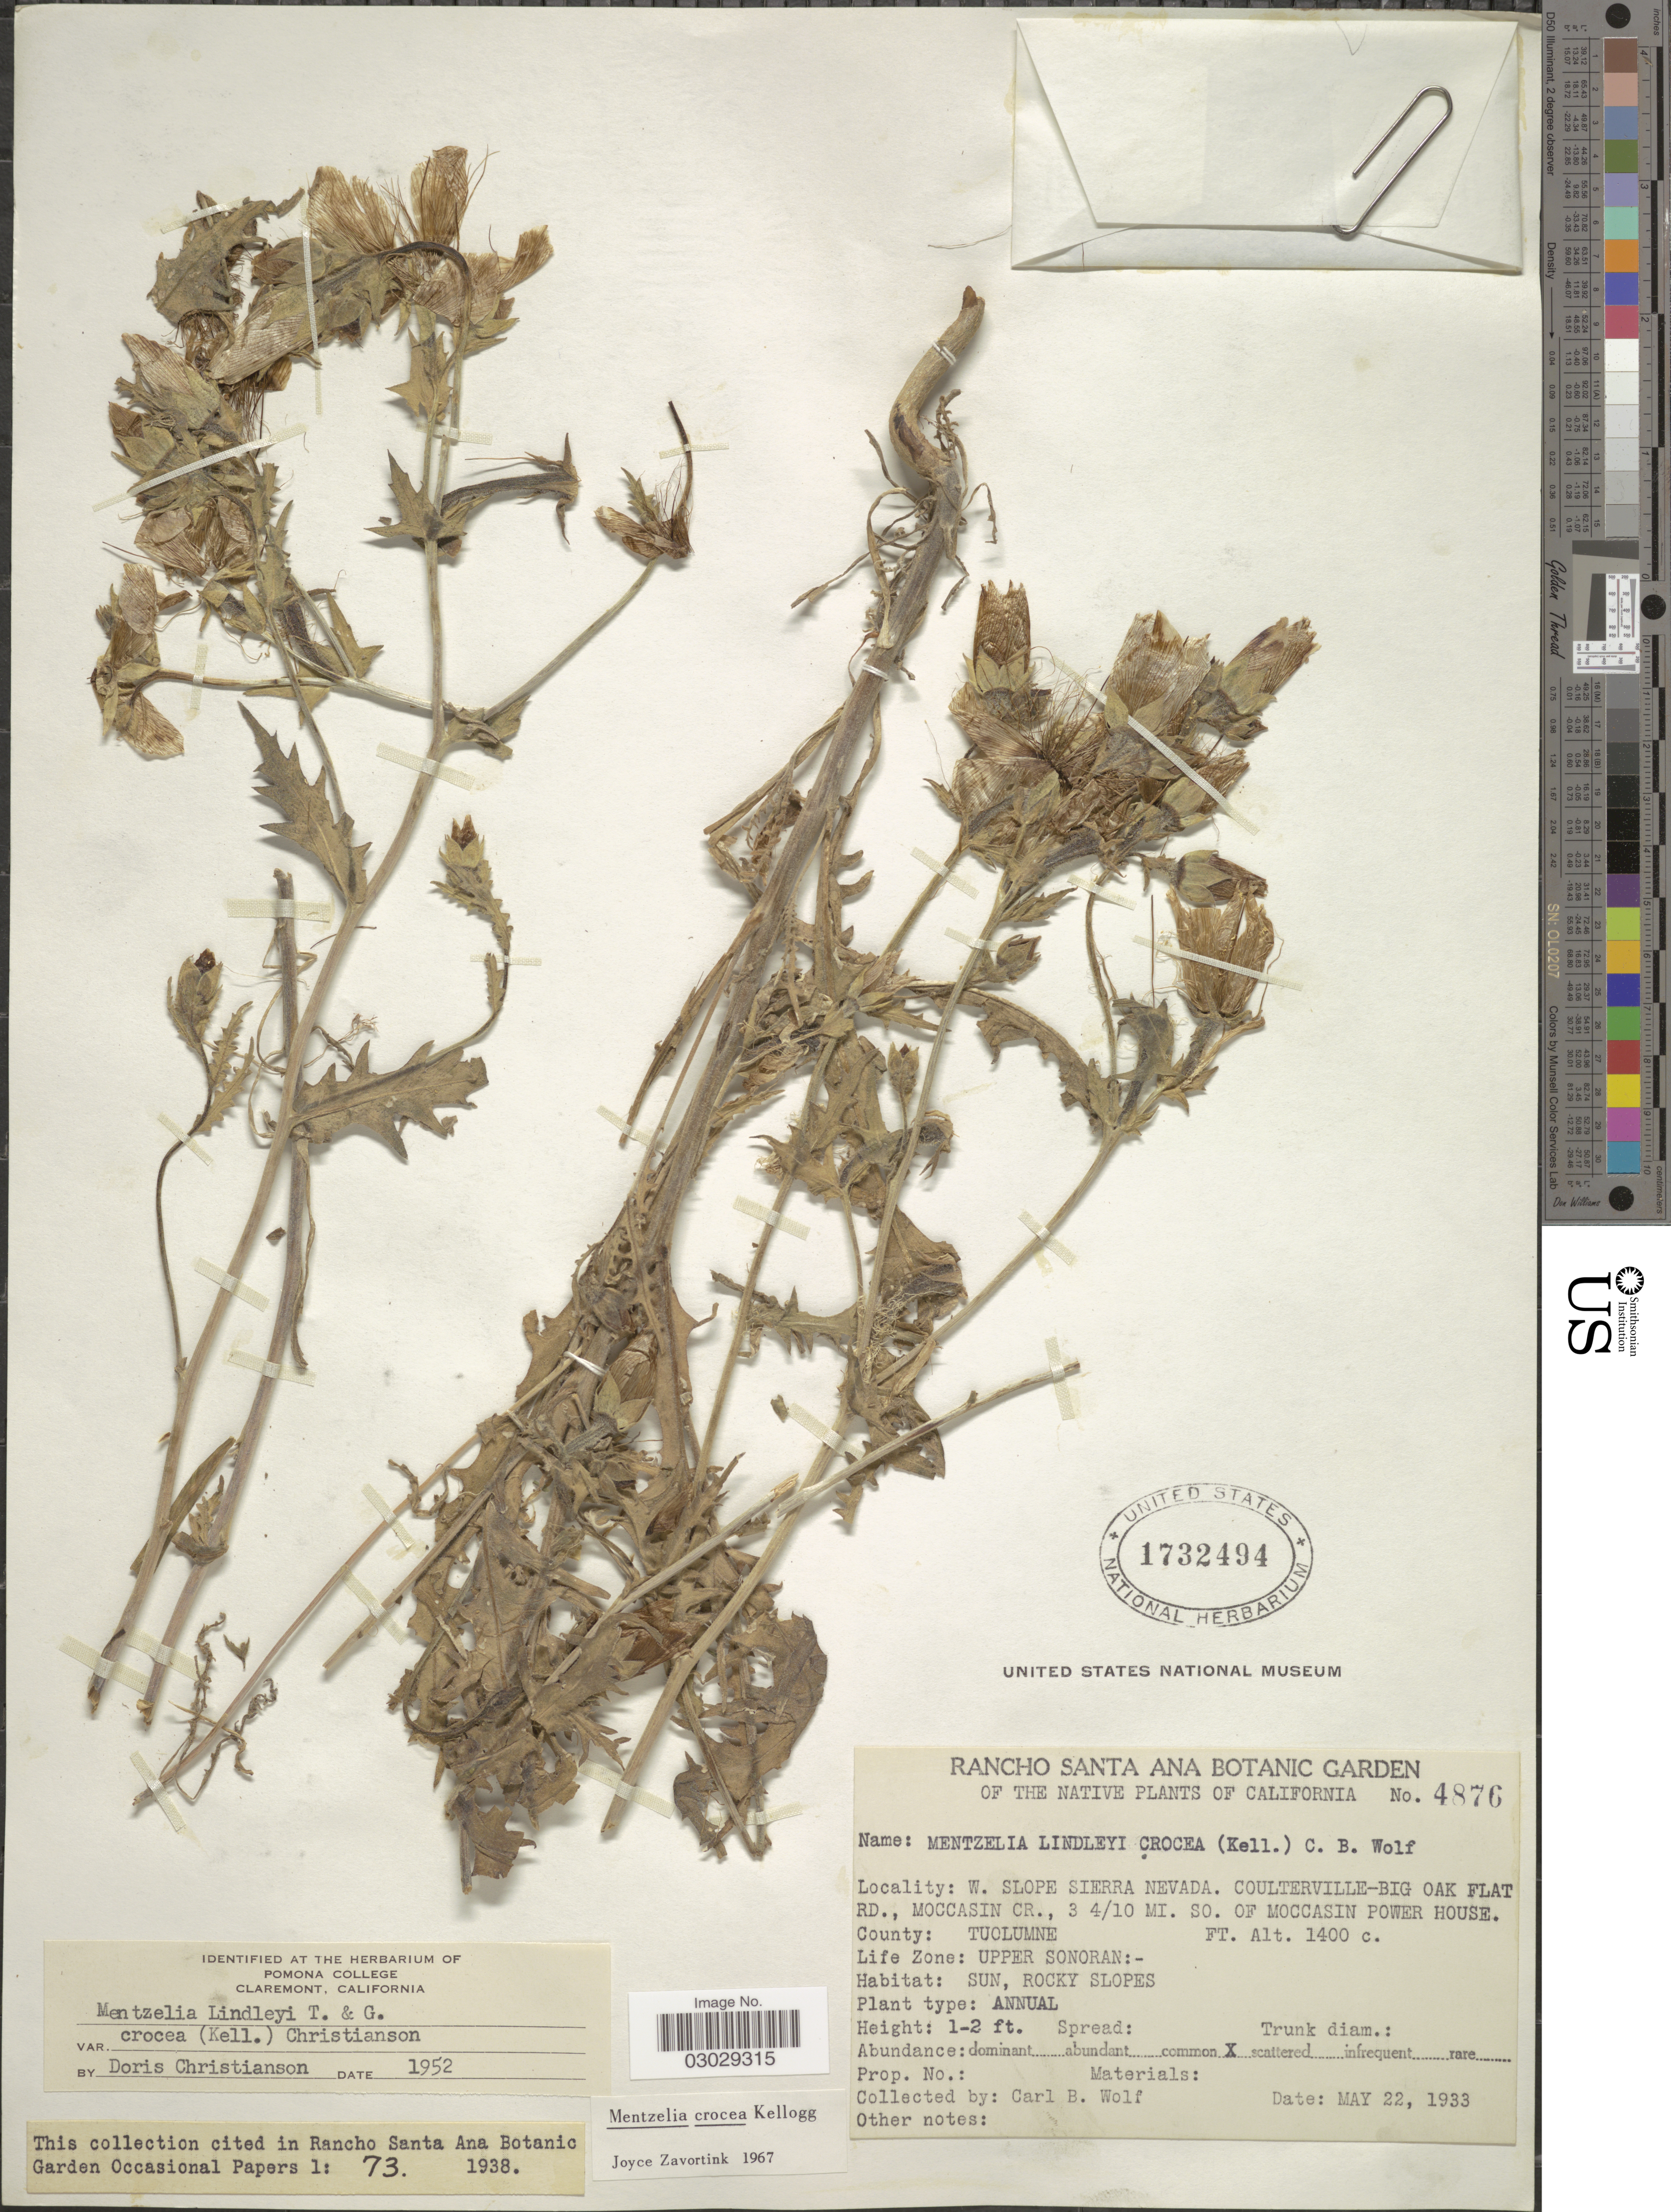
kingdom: Plantae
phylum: Tracheophyta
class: Magnoliopsida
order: Cornales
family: Loasaceae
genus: Mentzelia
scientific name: Mentzelia crocea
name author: Kellogg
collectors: C. B. Wolf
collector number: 4876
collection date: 1933-05-22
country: United States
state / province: California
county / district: Tuolumne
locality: W. Slope Sierra Nevada. Coulterville-Big Oak Flat Rd., Moccasin Cr., 3 4/10 mi. SO. of Moccasin Power House. County: Tuolumne. Life Zone: Upper Sonoran.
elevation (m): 427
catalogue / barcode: US 1732494